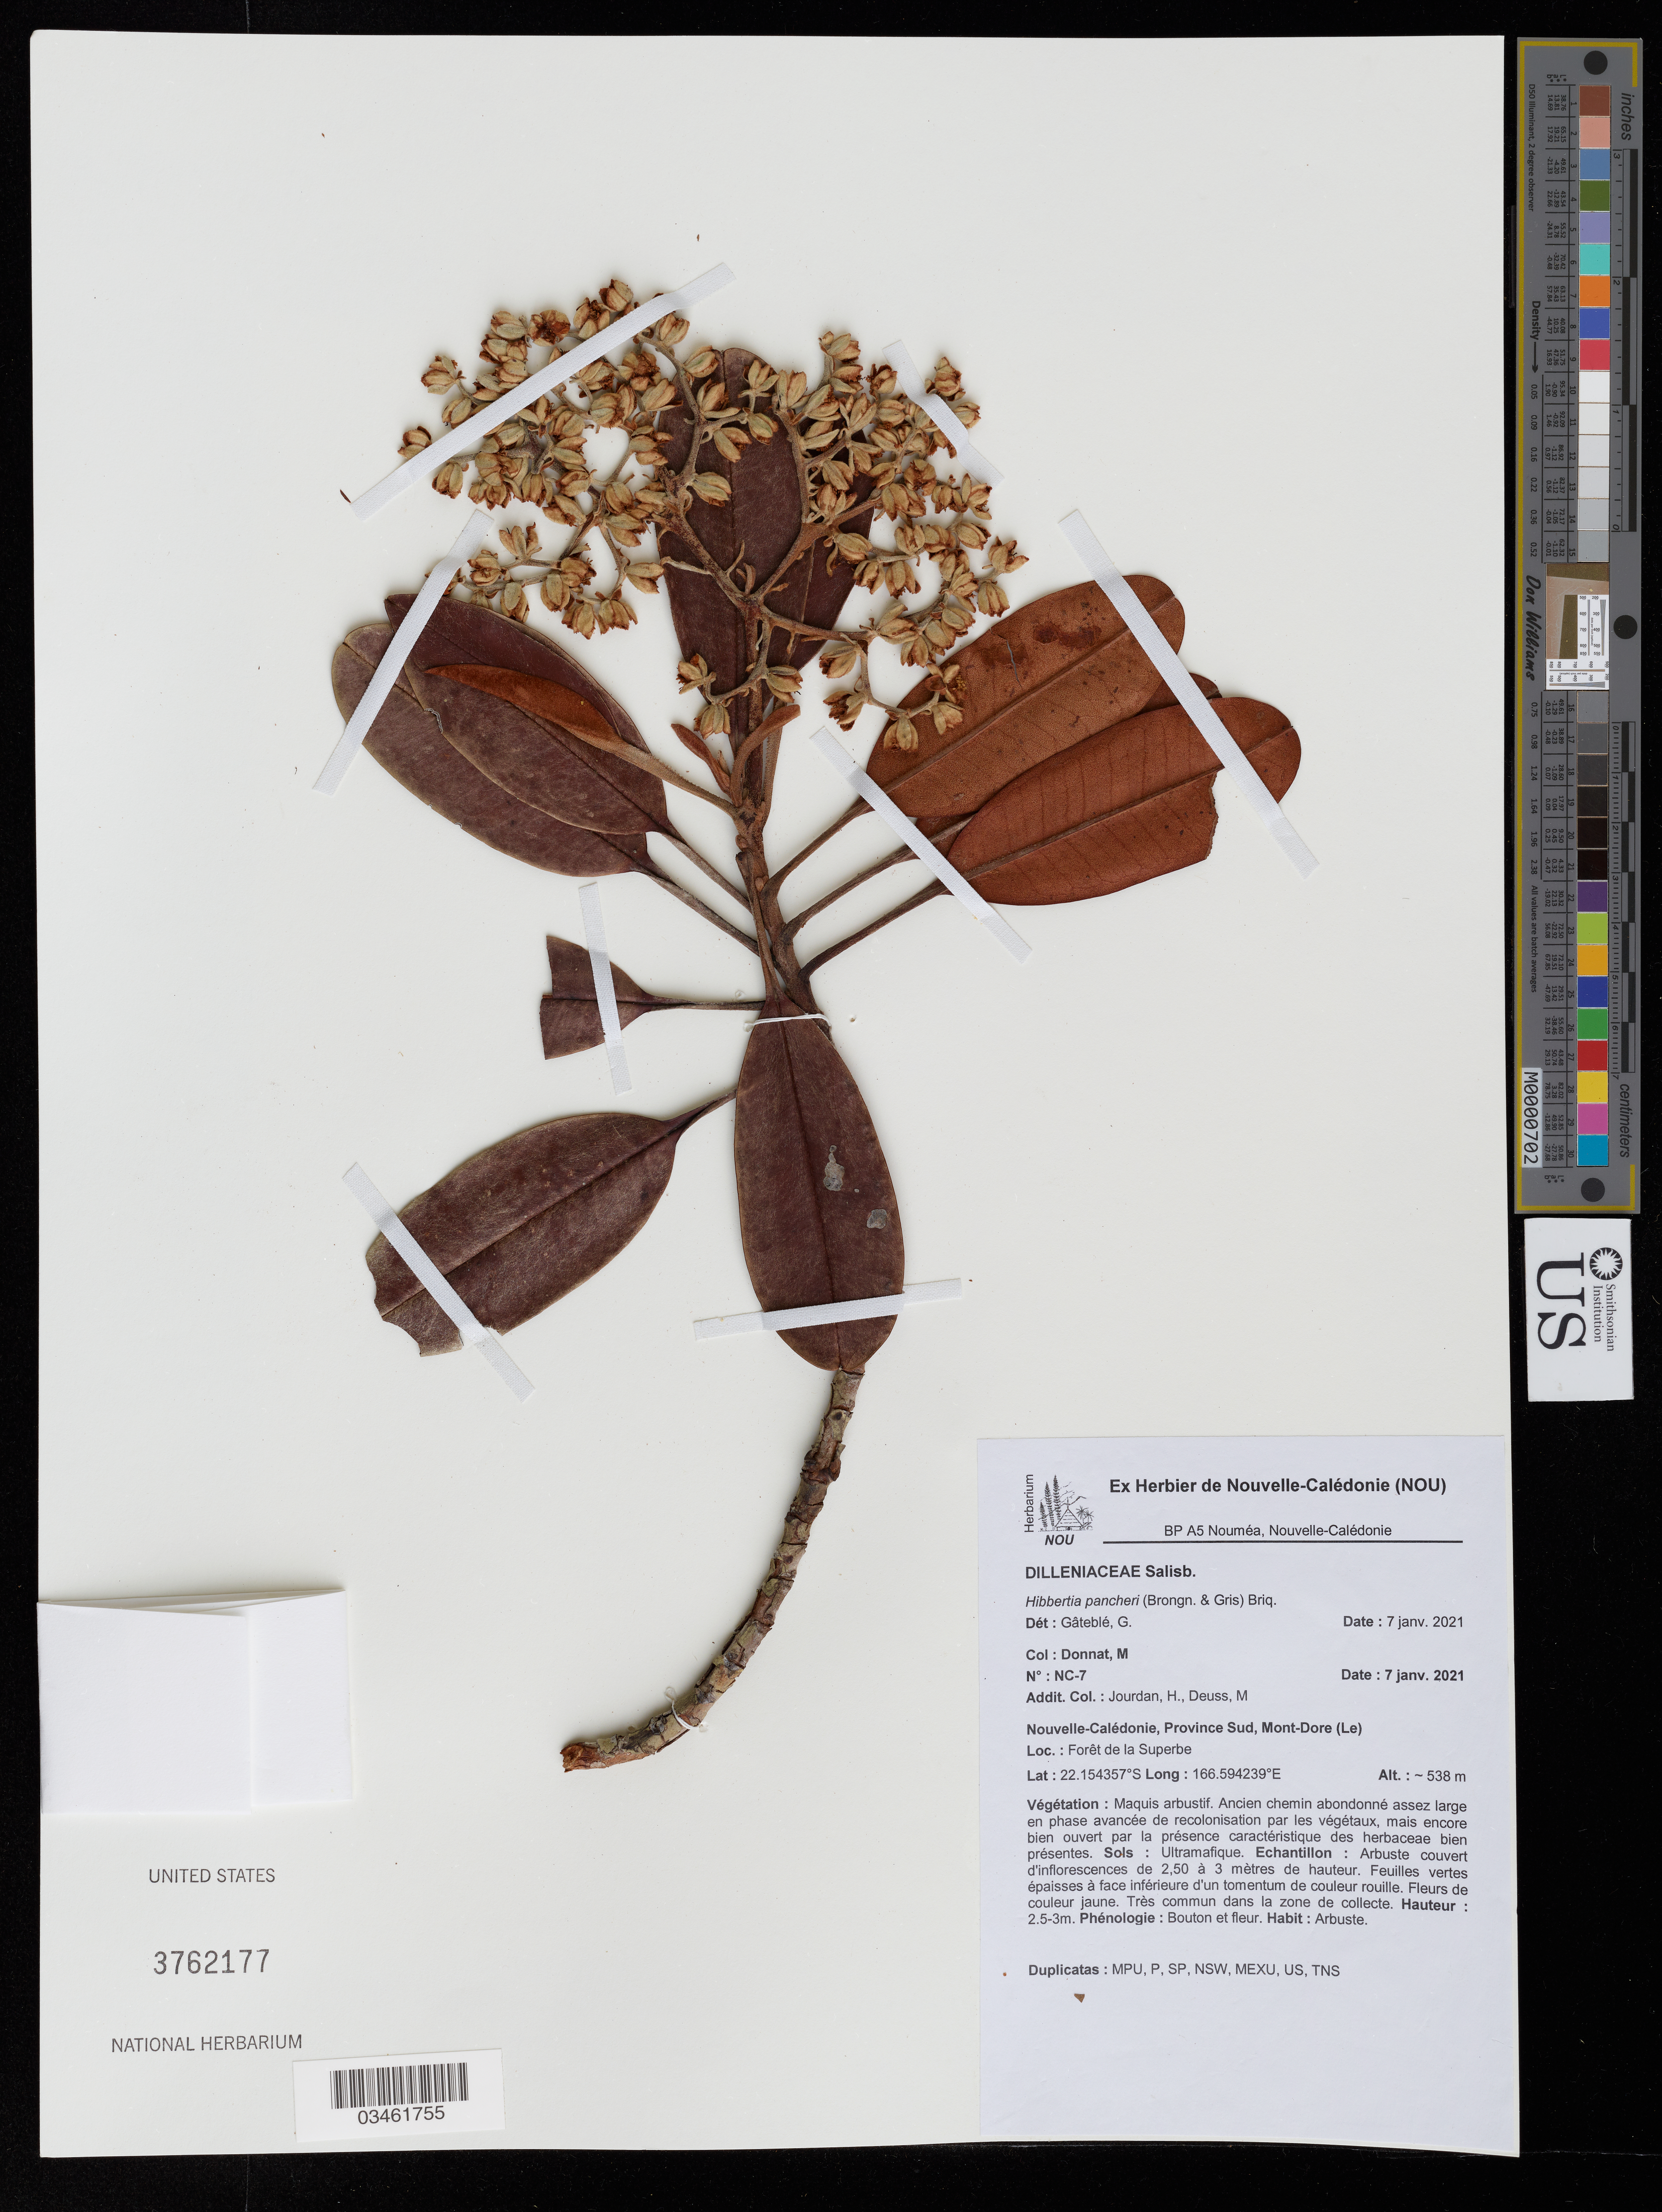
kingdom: Plantae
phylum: Tracheophyta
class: Magnoliopsida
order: Dilleniales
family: Dilleniaceae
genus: Hibbertia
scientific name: Hibbertia pancheri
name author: (Brongn. & Gris) Briq.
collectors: M. Donnat, H. Jourdan & M. Deuss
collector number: NC-7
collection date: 2021-01-07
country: New Caledonia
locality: Province Sud, Mont-Dore (Le). Forêt de la Superbe.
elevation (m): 538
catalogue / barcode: US 3762177